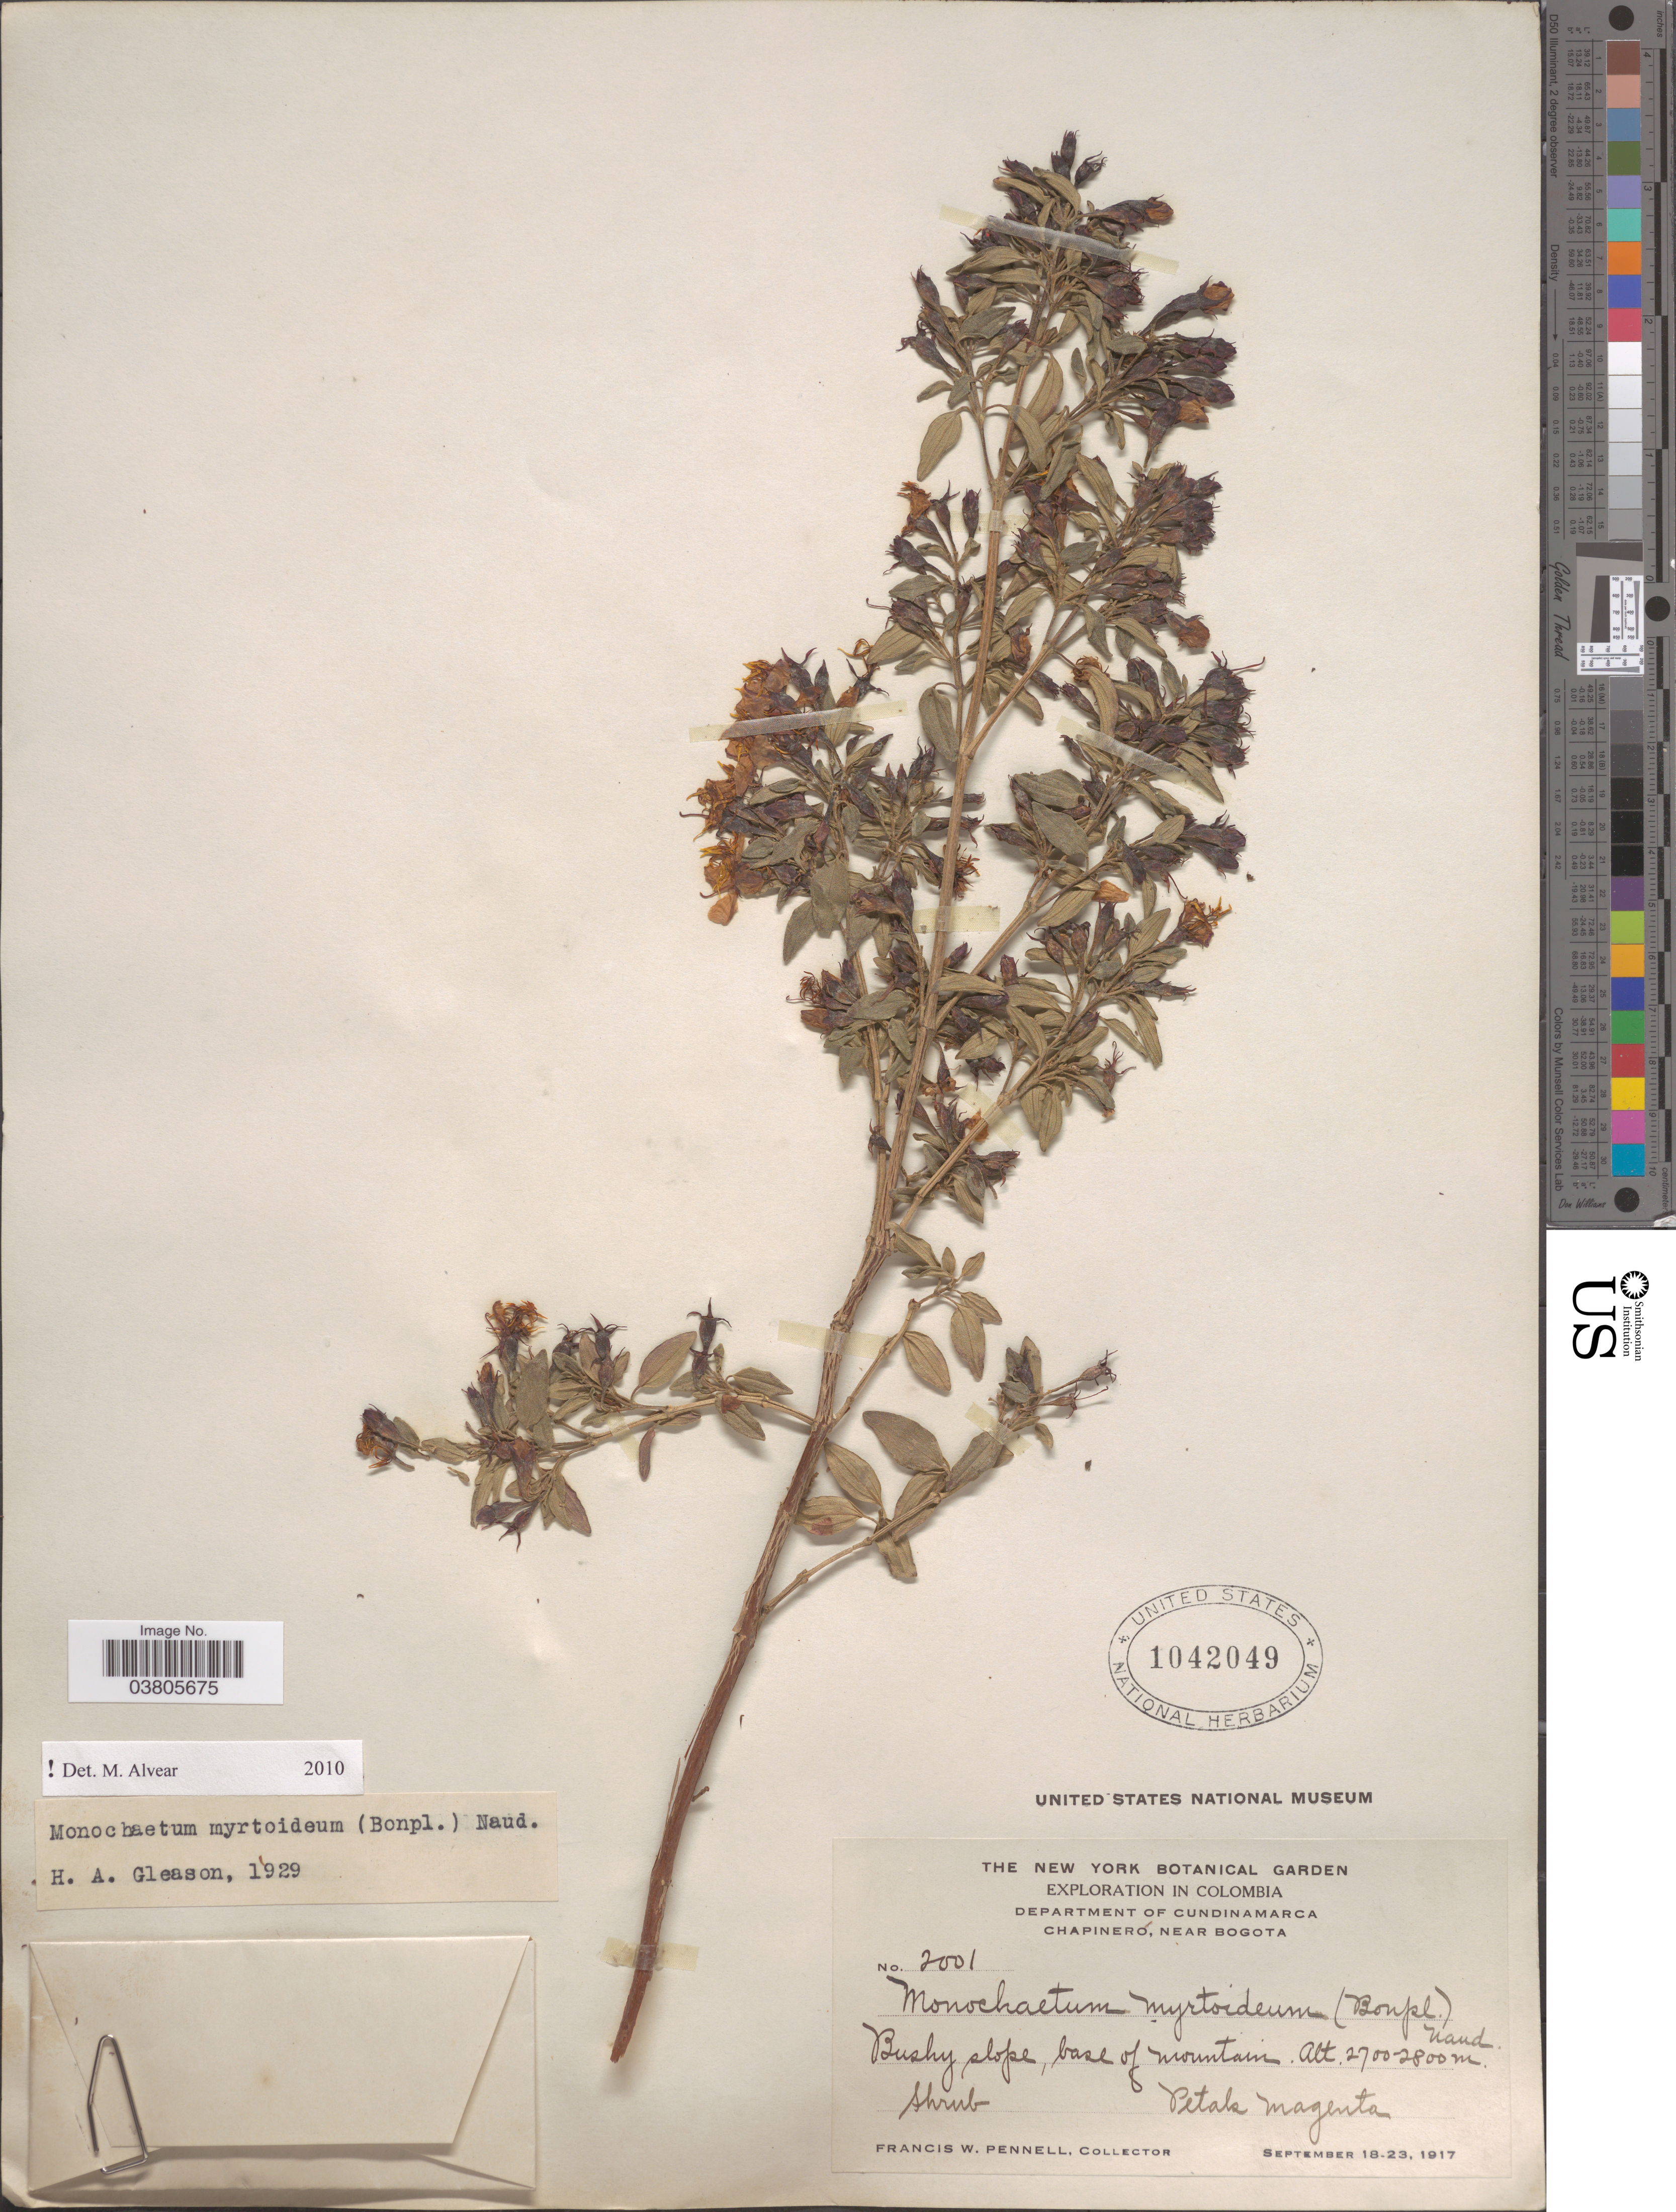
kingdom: Plantae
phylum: Tracheophyta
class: Magnoliopsida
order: Myrtales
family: Melastomataceae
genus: Monochaetum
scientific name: Monochaetum myrtoideum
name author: Naudin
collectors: F. W. Pennell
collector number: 2001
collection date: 1917-09-18/1917-09-23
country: Colombia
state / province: Cundinamarca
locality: Department of Cundinamarca. Chapinero, near Bogota. Bushy slope, base of mountain.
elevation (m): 2700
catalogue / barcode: US 1042049